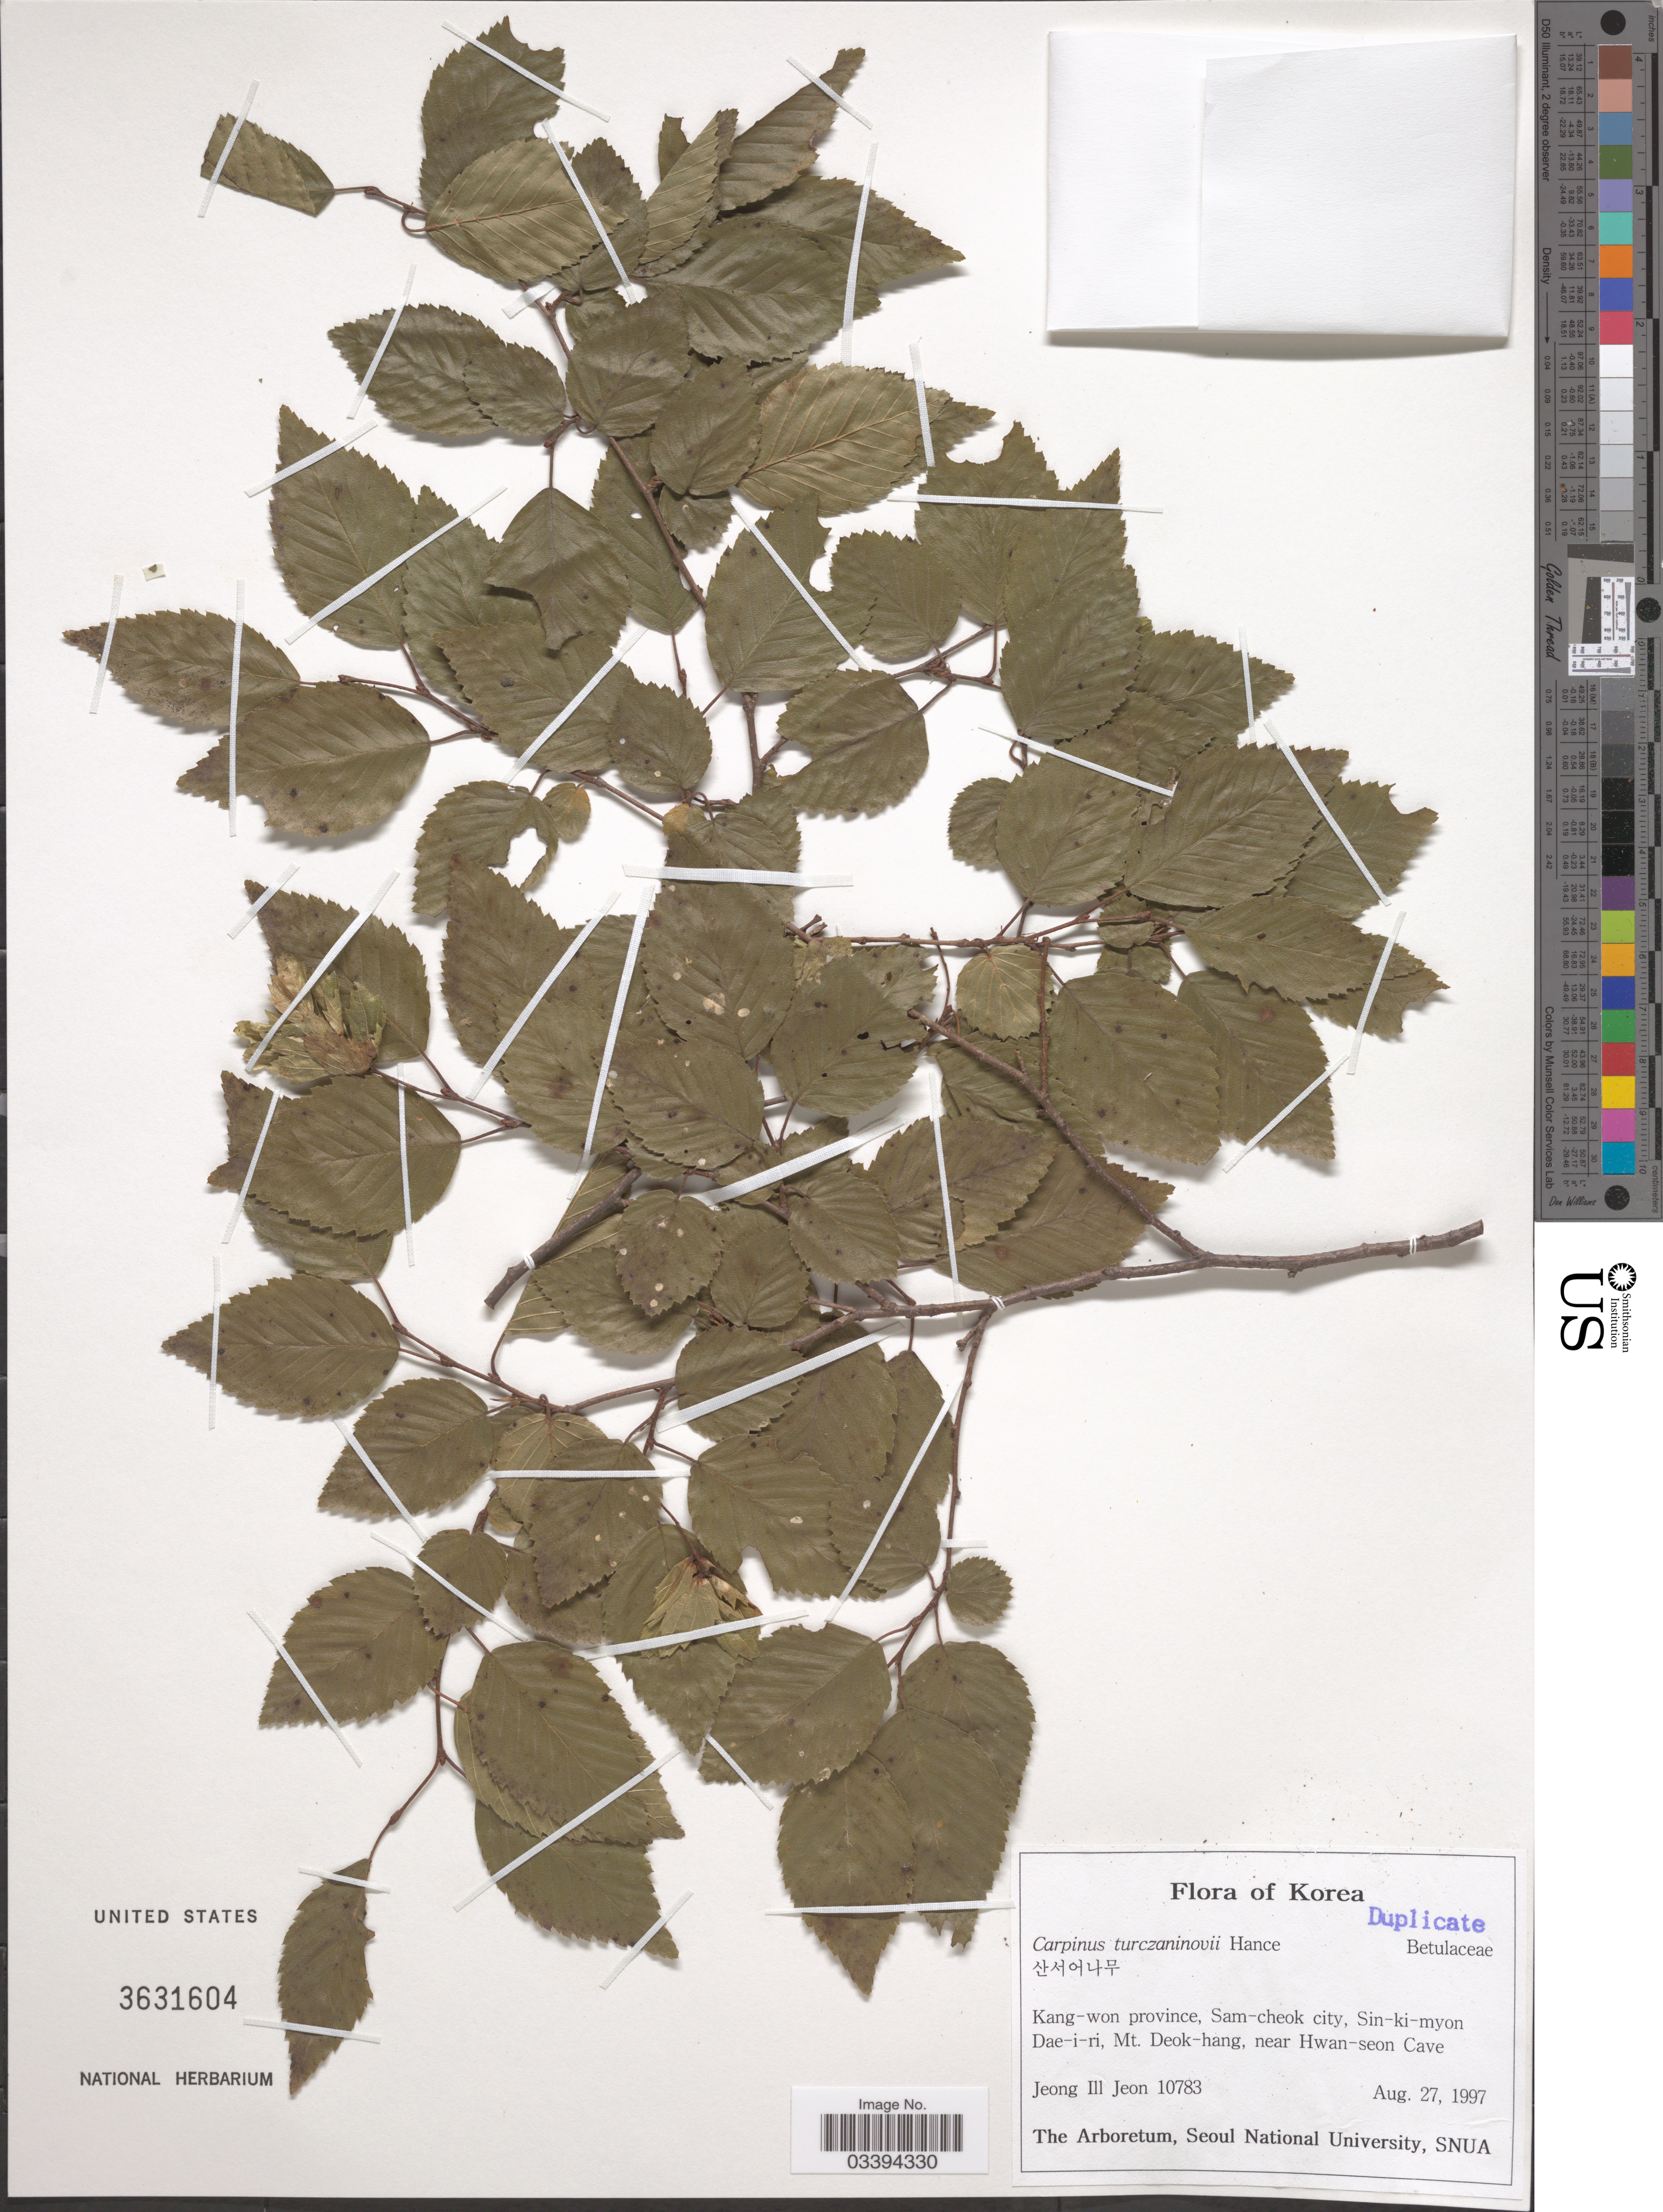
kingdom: Plantae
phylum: Tracheophyta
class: Magnoliopsida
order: Fagales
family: Betulaceae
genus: Carpinus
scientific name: Carpinus turczaninowii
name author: Hance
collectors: J. Jeon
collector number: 10783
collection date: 1997-08-27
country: North Korea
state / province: Kangwon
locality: Sam-cheok city, Sin-ki-myon Dae-i-ri, Mt. Deok-hang, near Hwan-seon Cave.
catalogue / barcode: US 3631604